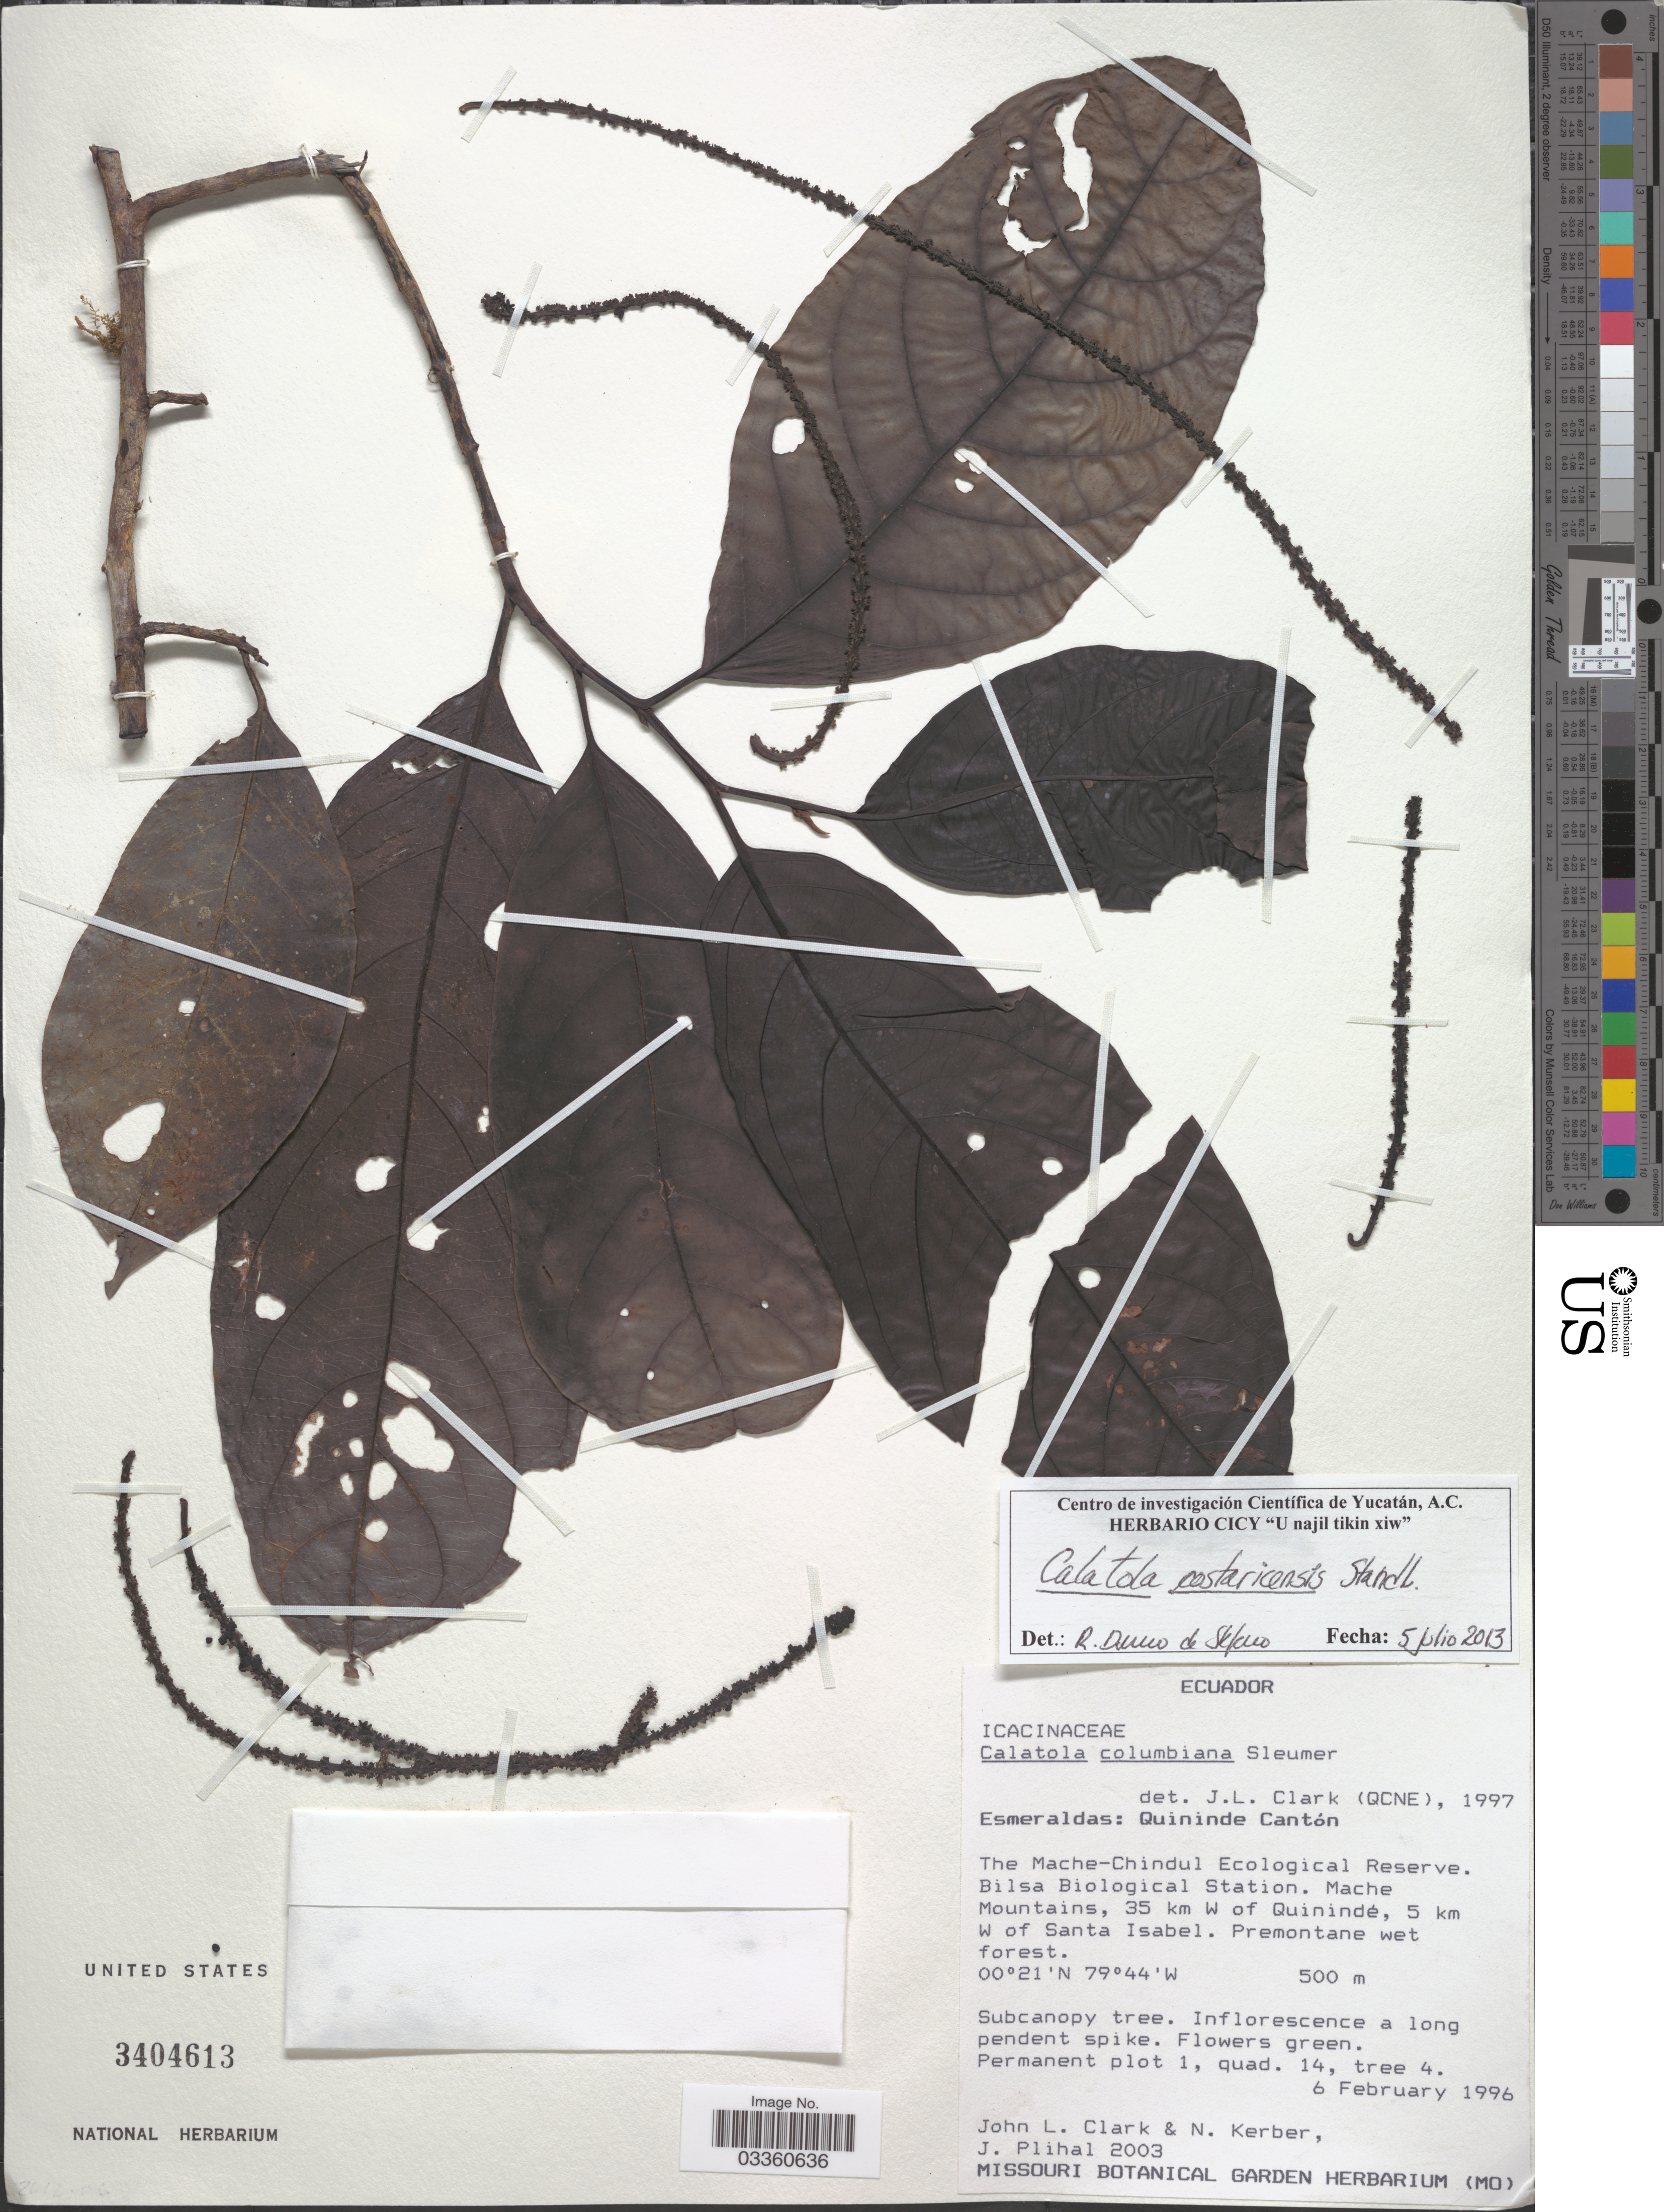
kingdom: Plantae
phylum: Tracheophyta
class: Magnoliopsida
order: Metteniusales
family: Metteniusaceae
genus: Calatola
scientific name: Calatola costaricensis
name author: Standl.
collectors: J. L. Clark, N. Kerber & J. Plihal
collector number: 2003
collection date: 1996-02-06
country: Ecuador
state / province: Esmeraldas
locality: Quininde Cantón, The Mache-Chindul Ecological Reserve. Bilsa Biological Station. Mache Mountains, 35 km W of Quinindé, 5 km W of Santa Isabel.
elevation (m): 500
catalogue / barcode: US 3404613